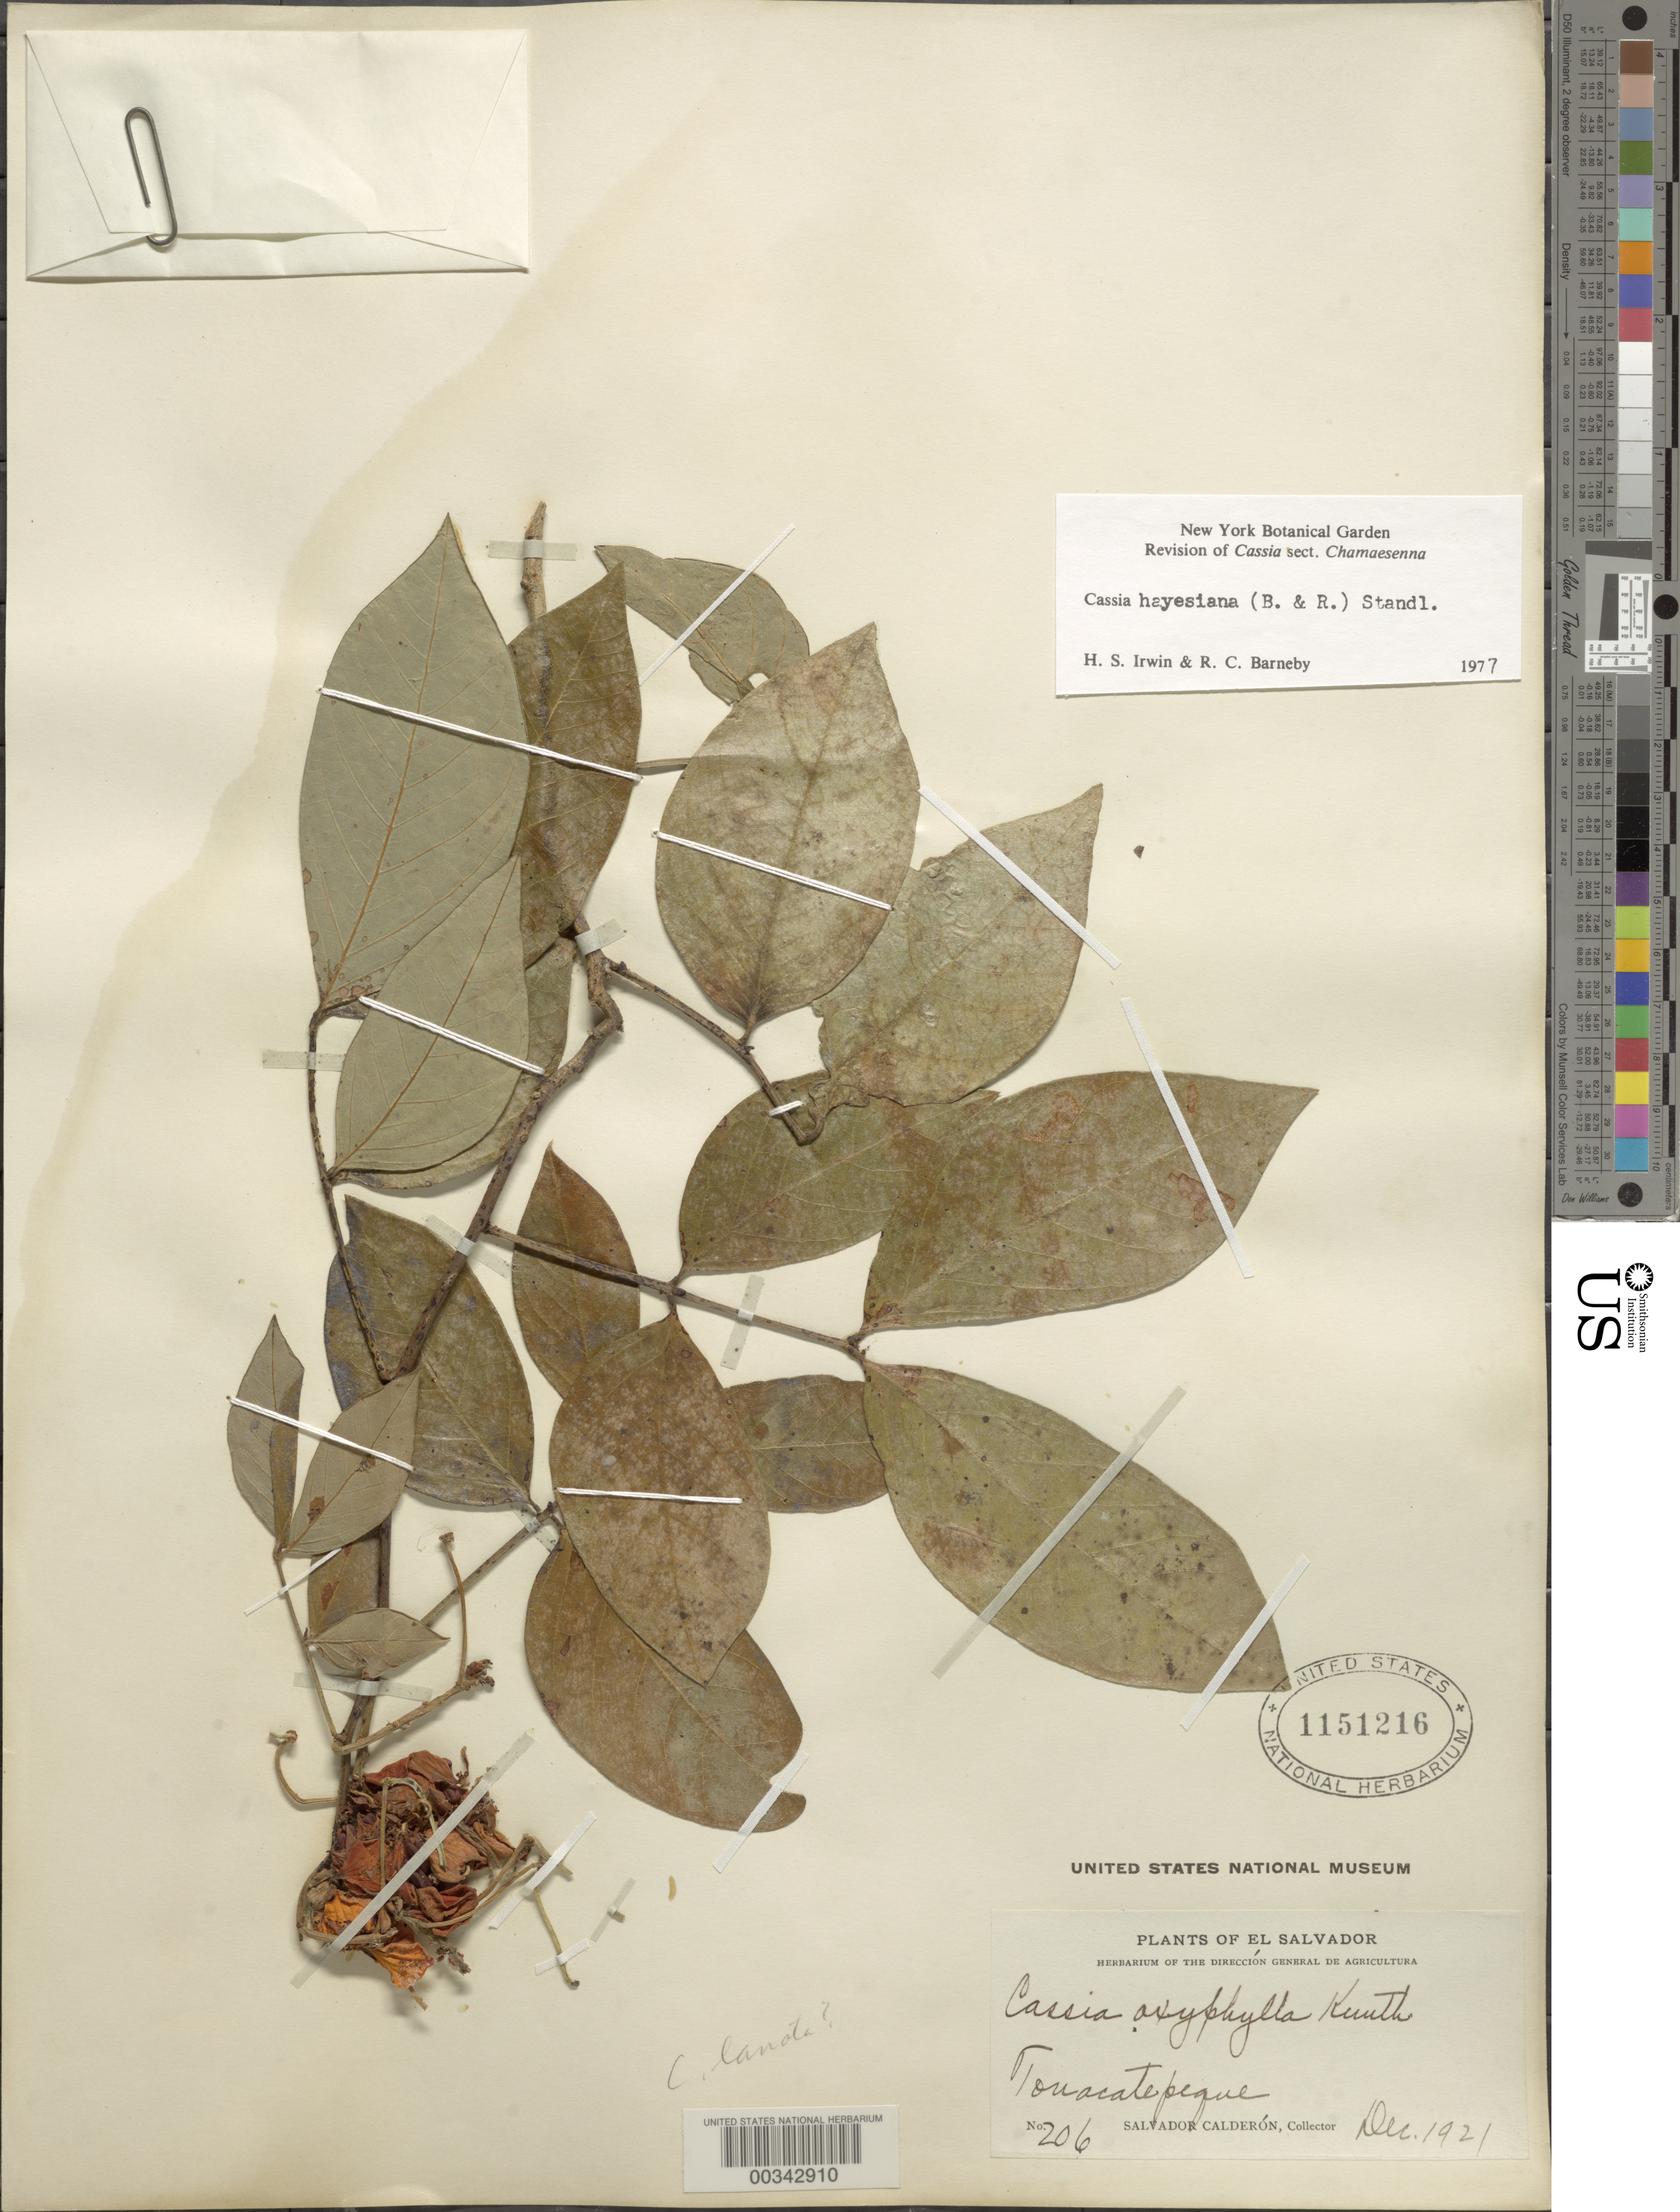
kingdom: Plantae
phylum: Tracheophyta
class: Magnoliopsida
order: Fabales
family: Fabaceae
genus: Senna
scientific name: Senna hayesiana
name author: (Britton & Rose) H.S. Irwin & Barneby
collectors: S. Calderón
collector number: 206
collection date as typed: Dec 1921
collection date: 1921-12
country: El Salvador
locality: Tonacatepeque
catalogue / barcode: US 1151216